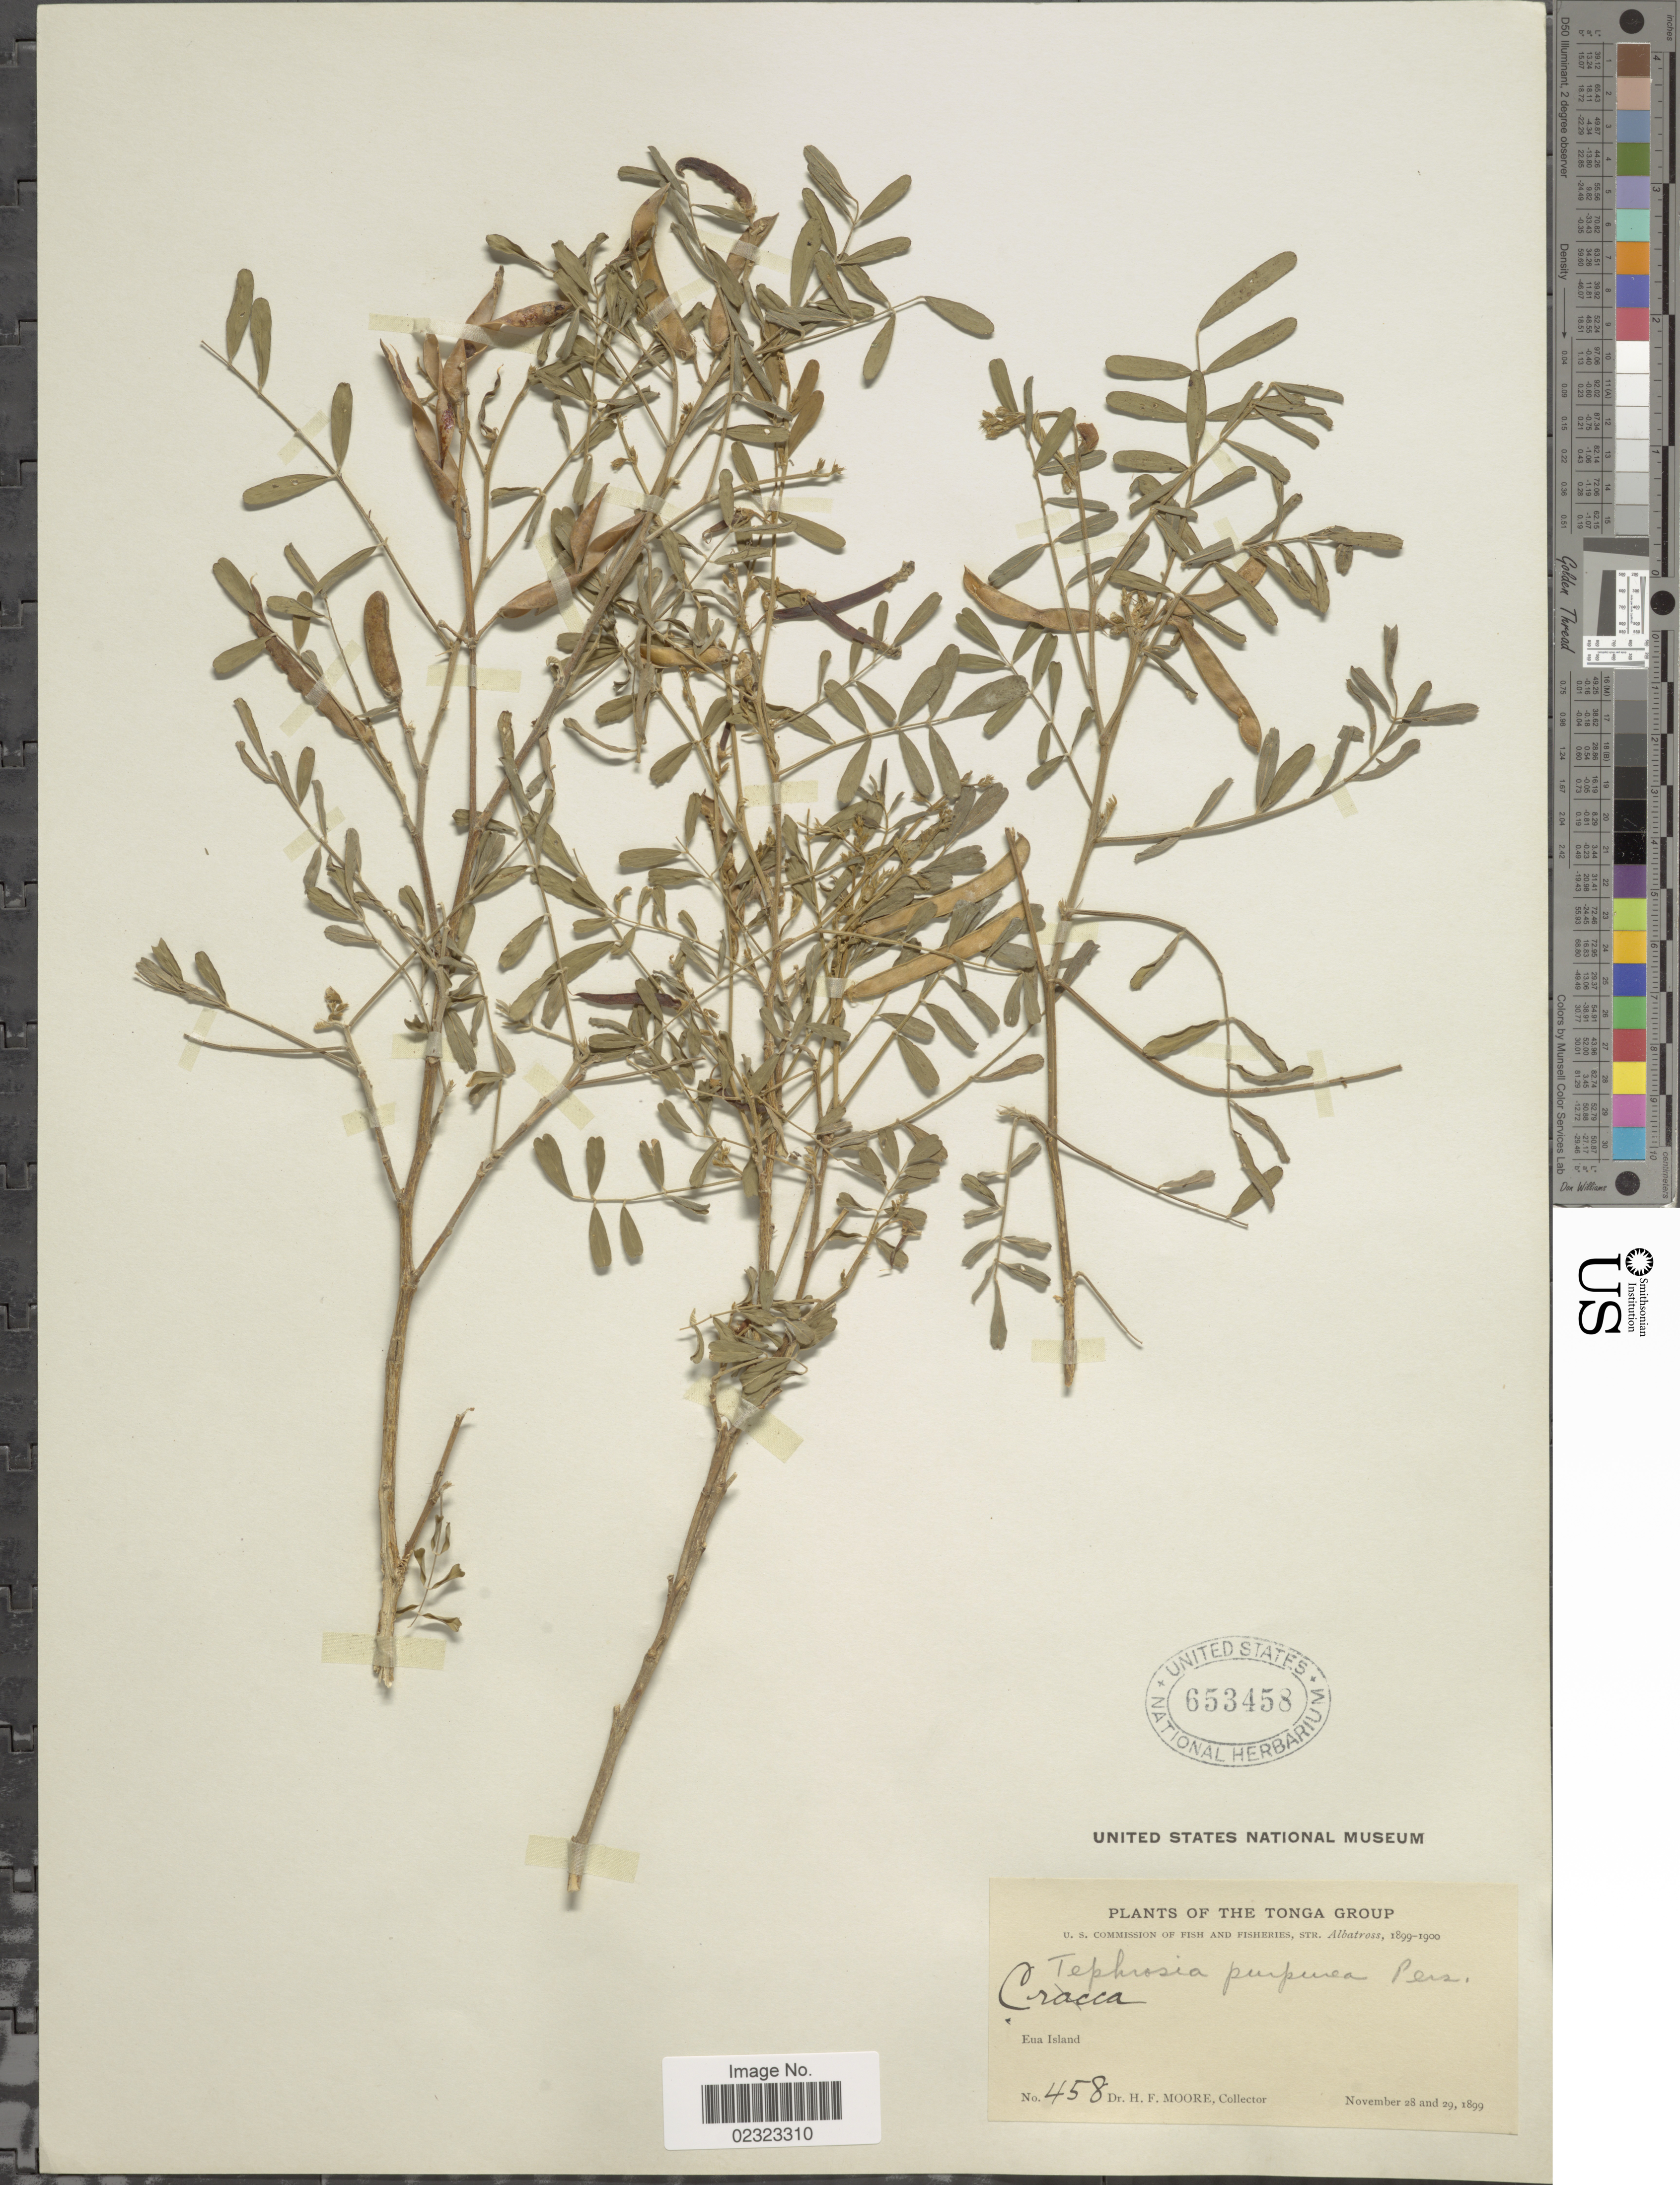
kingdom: Plantae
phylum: Tracheophyta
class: Magnoliopsida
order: Fabales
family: Fabaceae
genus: Tephrosia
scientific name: Tephrosia purpurea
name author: (L.) Pers.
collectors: H. F. Moore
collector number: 458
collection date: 1899-11-28/1899-11-29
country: Tonga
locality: Eua Island.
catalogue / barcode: US 653458